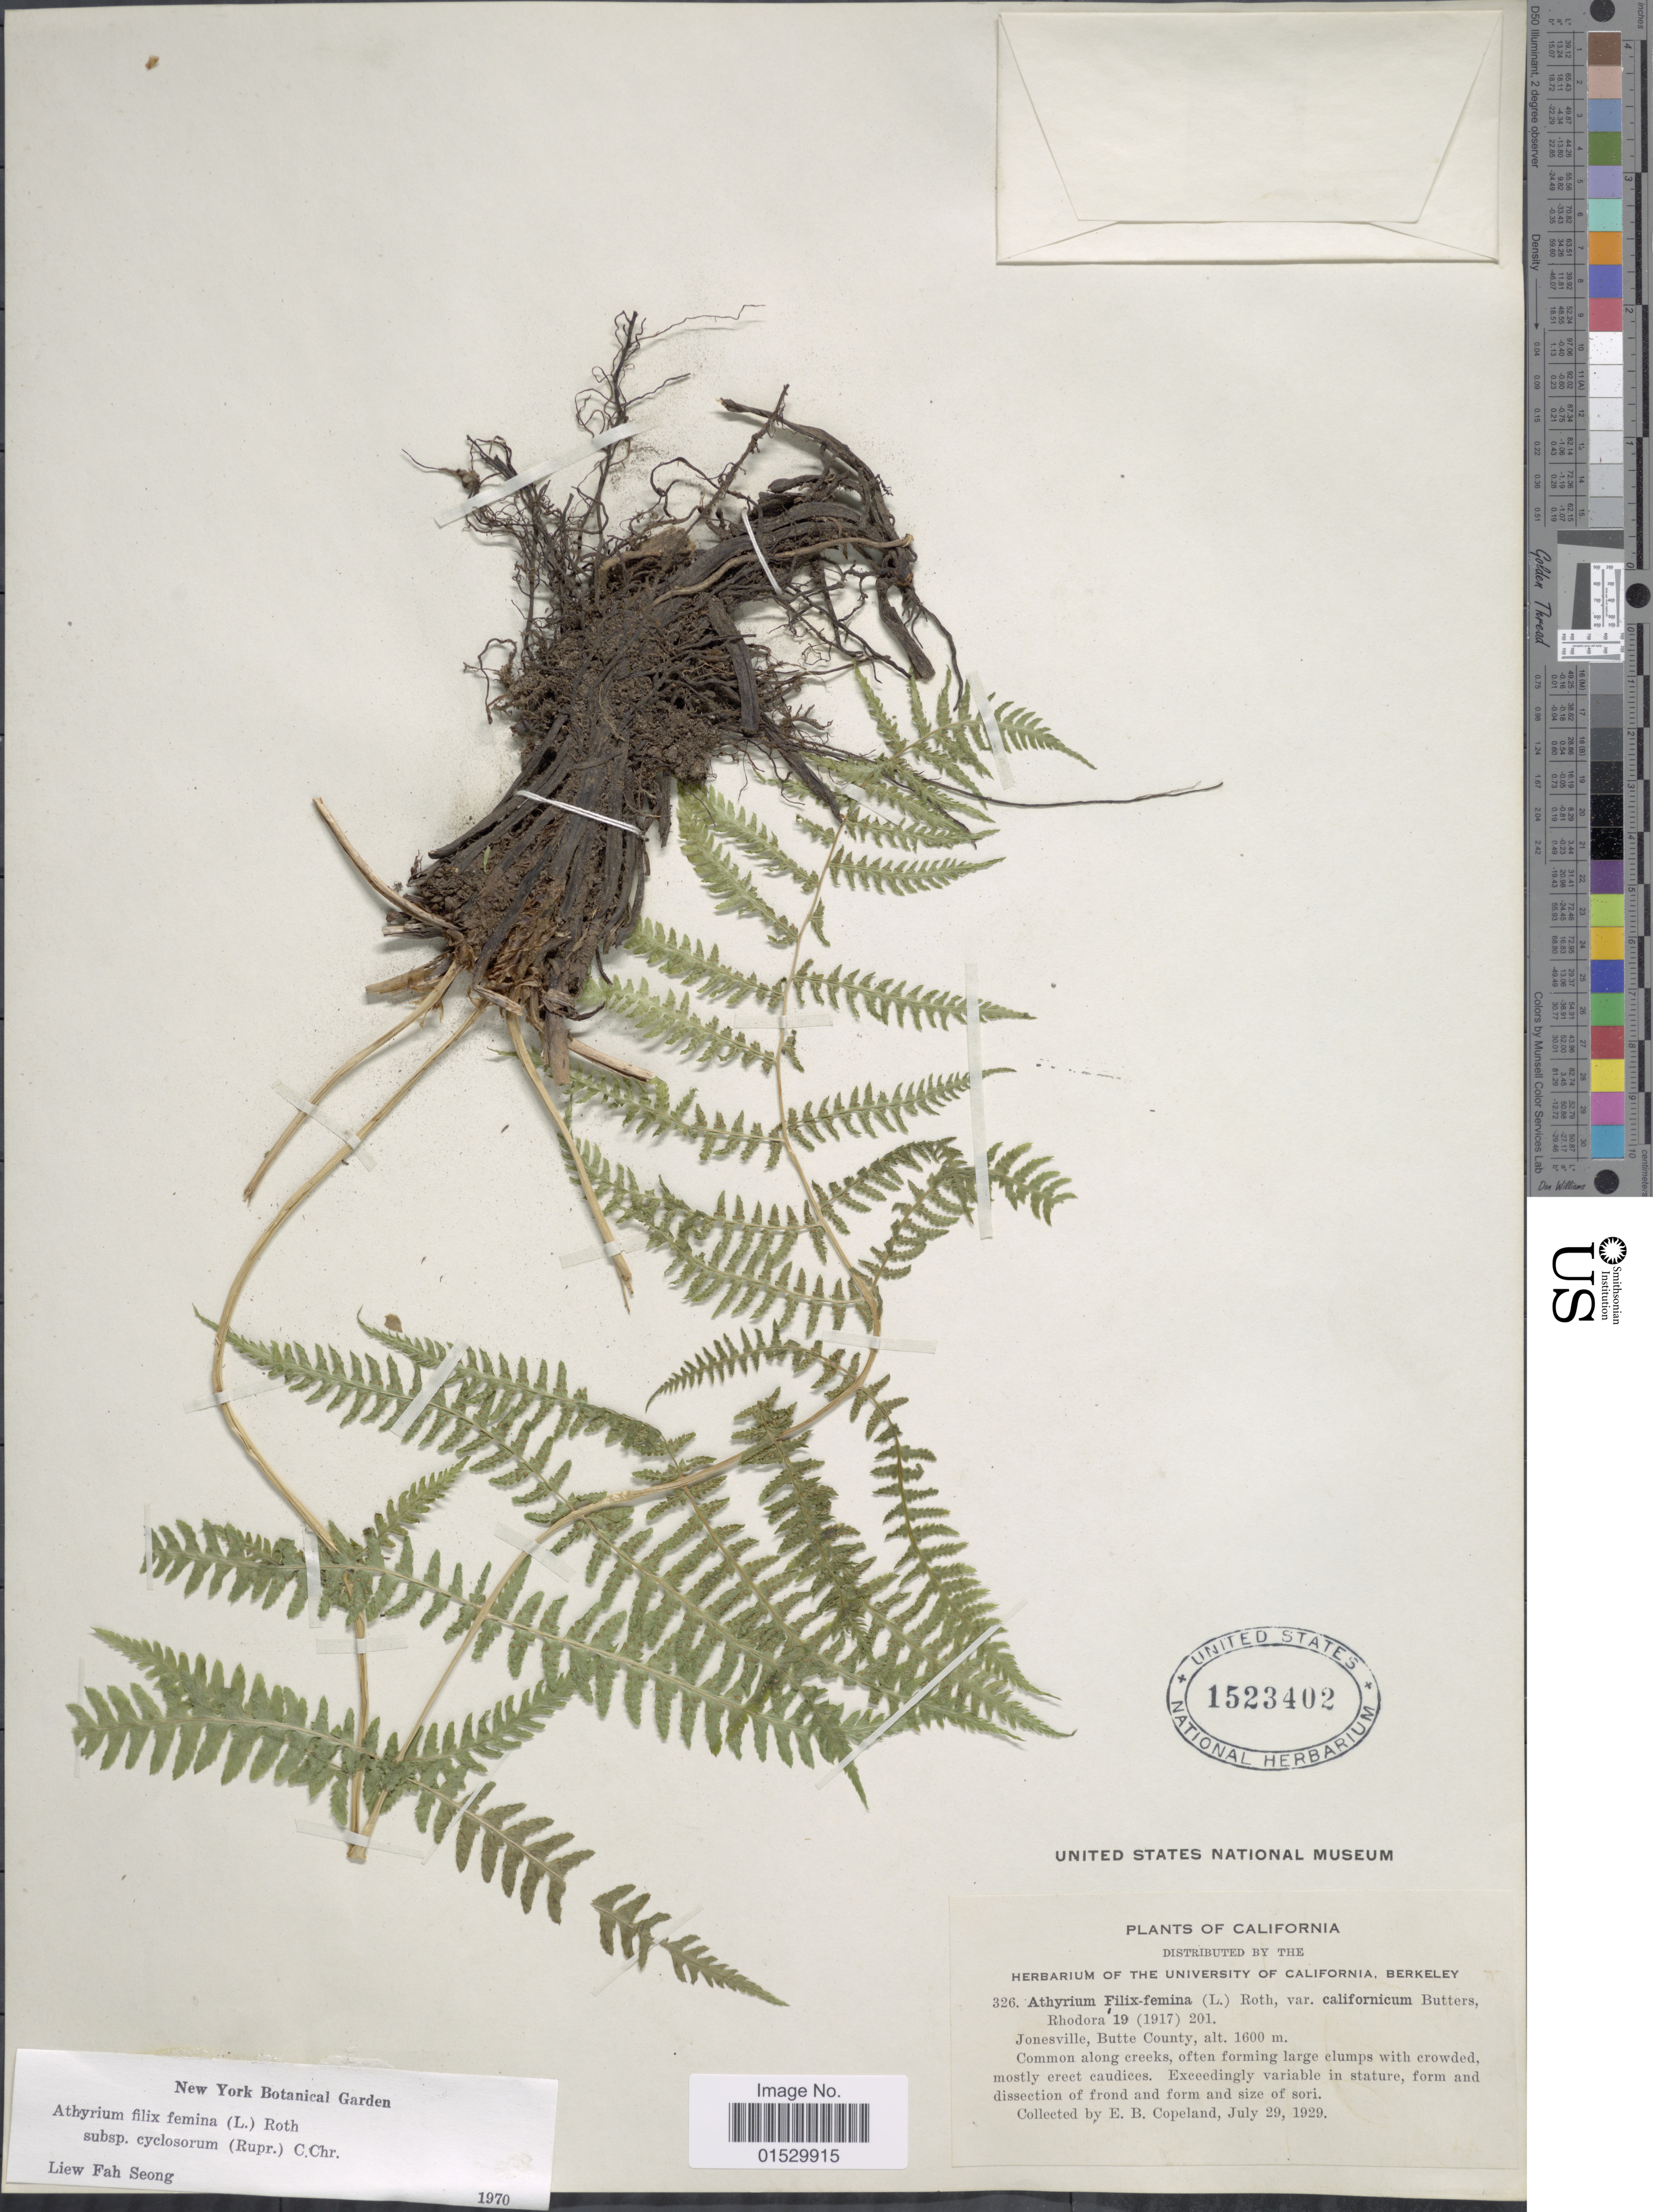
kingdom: Plantae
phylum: Tracheophyta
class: Polypodiopsida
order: Polypodiales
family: Athyriaceae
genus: Athyrium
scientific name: Athyrium filix-femina subsp. cyclosorum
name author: (Rupr.) C. Chr.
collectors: E. B. Copeland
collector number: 326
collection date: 1929-07-29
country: United States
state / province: California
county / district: Butte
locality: Berkeley, Jonesville, Butte County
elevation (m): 1600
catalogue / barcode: US 1523402